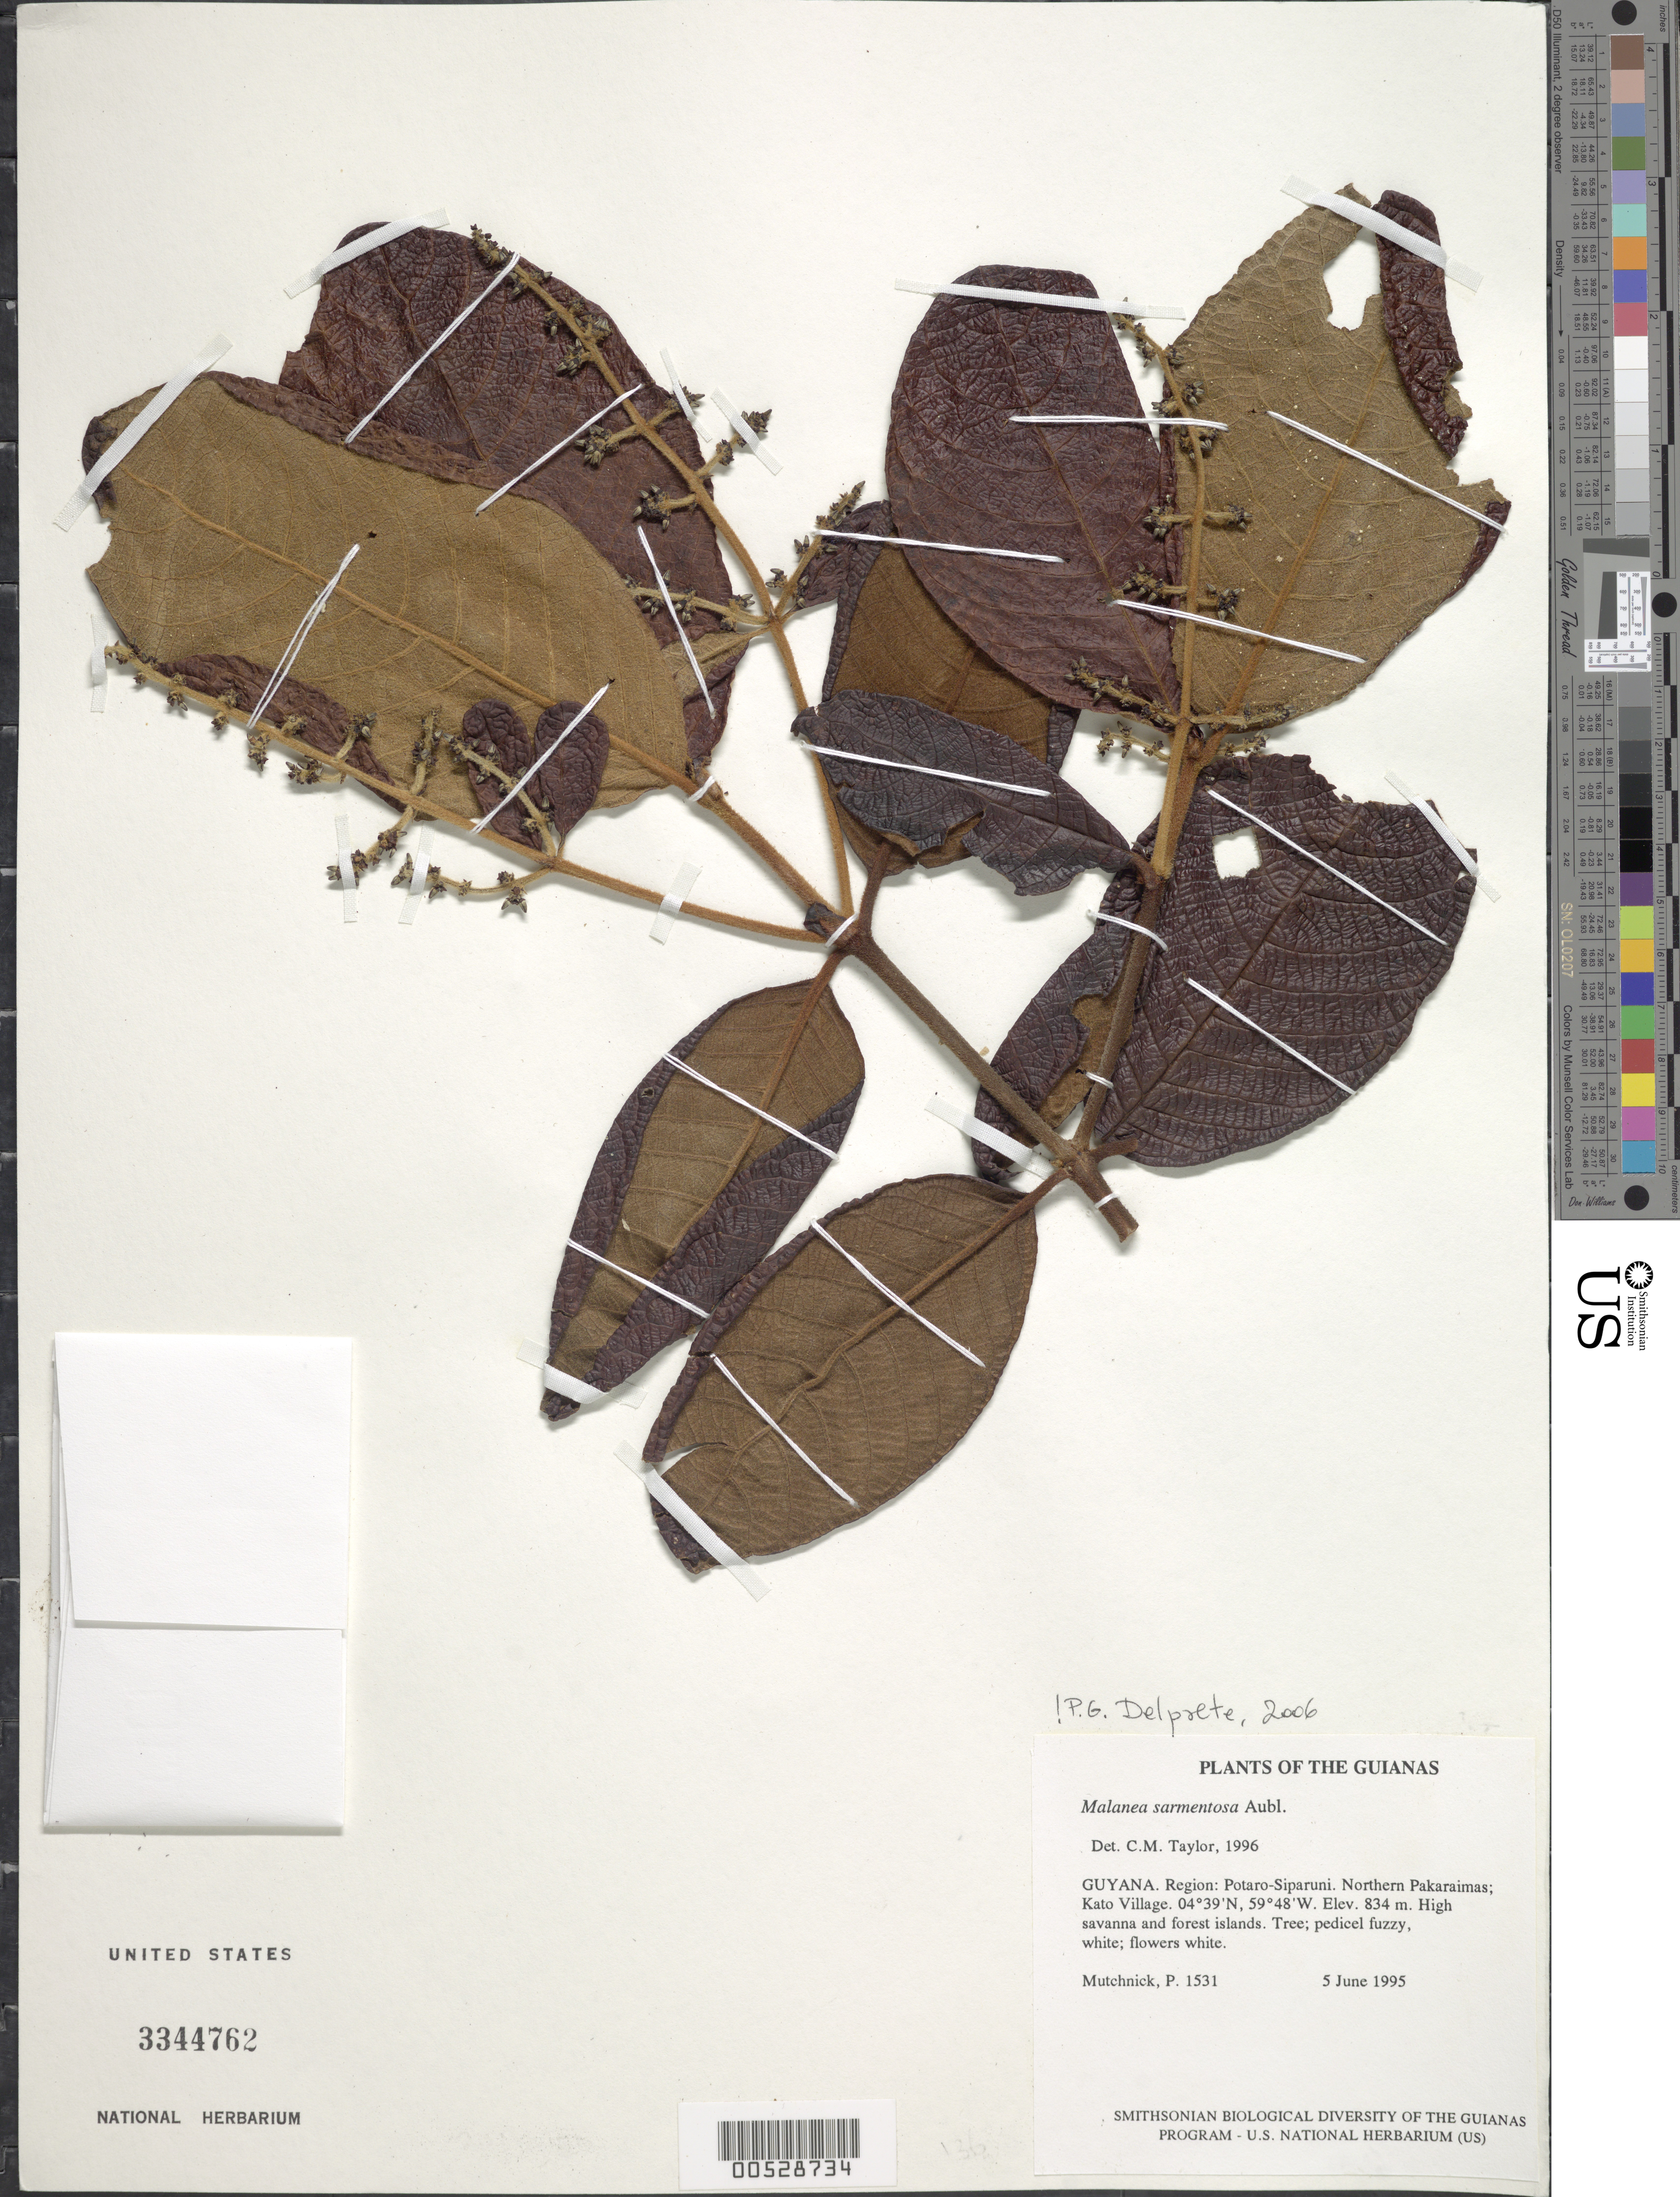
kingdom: Plantae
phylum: Tracheophyta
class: Magnoliopsida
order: Gentianales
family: Rubiaceae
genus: Malanea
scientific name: Malanea sarmentosa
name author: Aubl.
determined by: Taylor, Charlotte M.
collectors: P. Mutchnick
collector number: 1531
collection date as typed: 5 June 1995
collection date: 1995-06-05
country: Guyana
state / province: Potaro-Siparuni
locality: Northern Pakaraimas; Kato Village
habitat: High savanna and forest islands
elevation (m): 834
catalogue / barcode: US 3344762